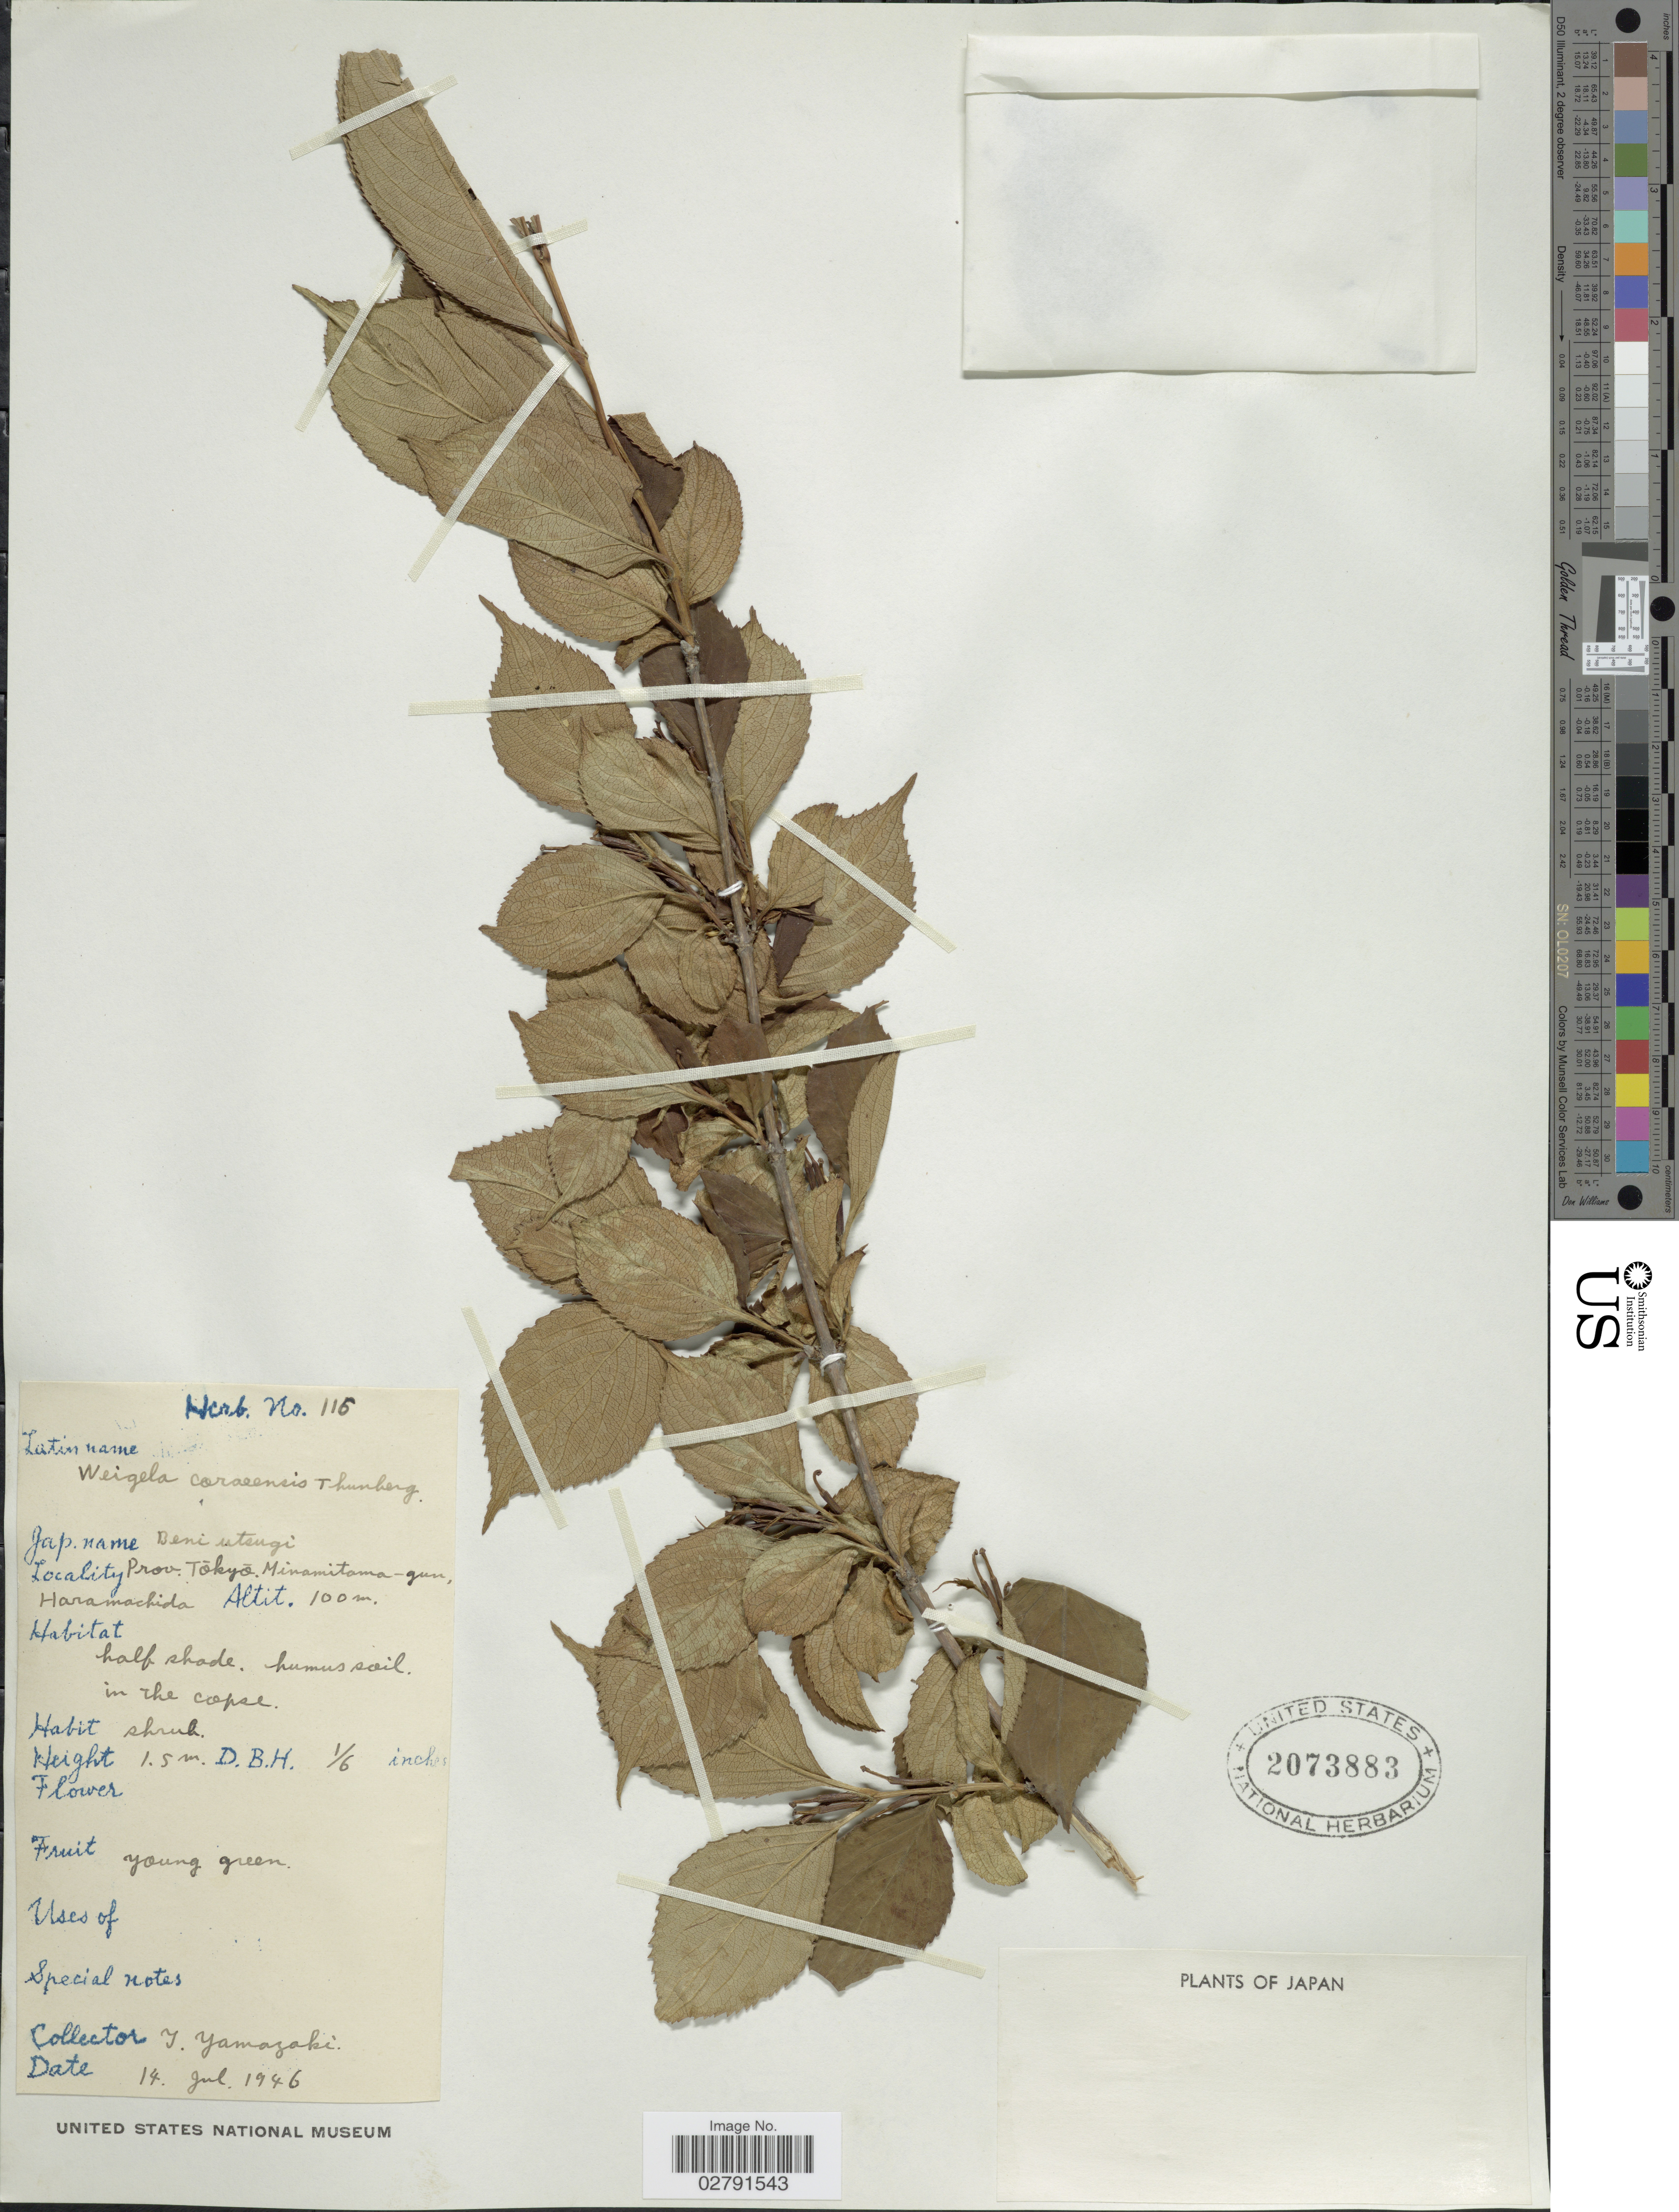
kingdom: Plantae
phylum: Tracheophyta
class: Magnoliopsida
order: Dipsacales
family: Caprifoliaceae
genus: Diervilla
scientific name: Diervilla coraeensis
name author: (Thunb.) DC.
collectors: T. Yamazaki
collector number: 115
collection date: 1946-07-14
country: Japan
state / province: Tokyo, Federal City of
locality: Prov. Tokyo. Minamitama-gun, Haramachida.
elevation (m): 100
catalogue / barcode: US 2073883